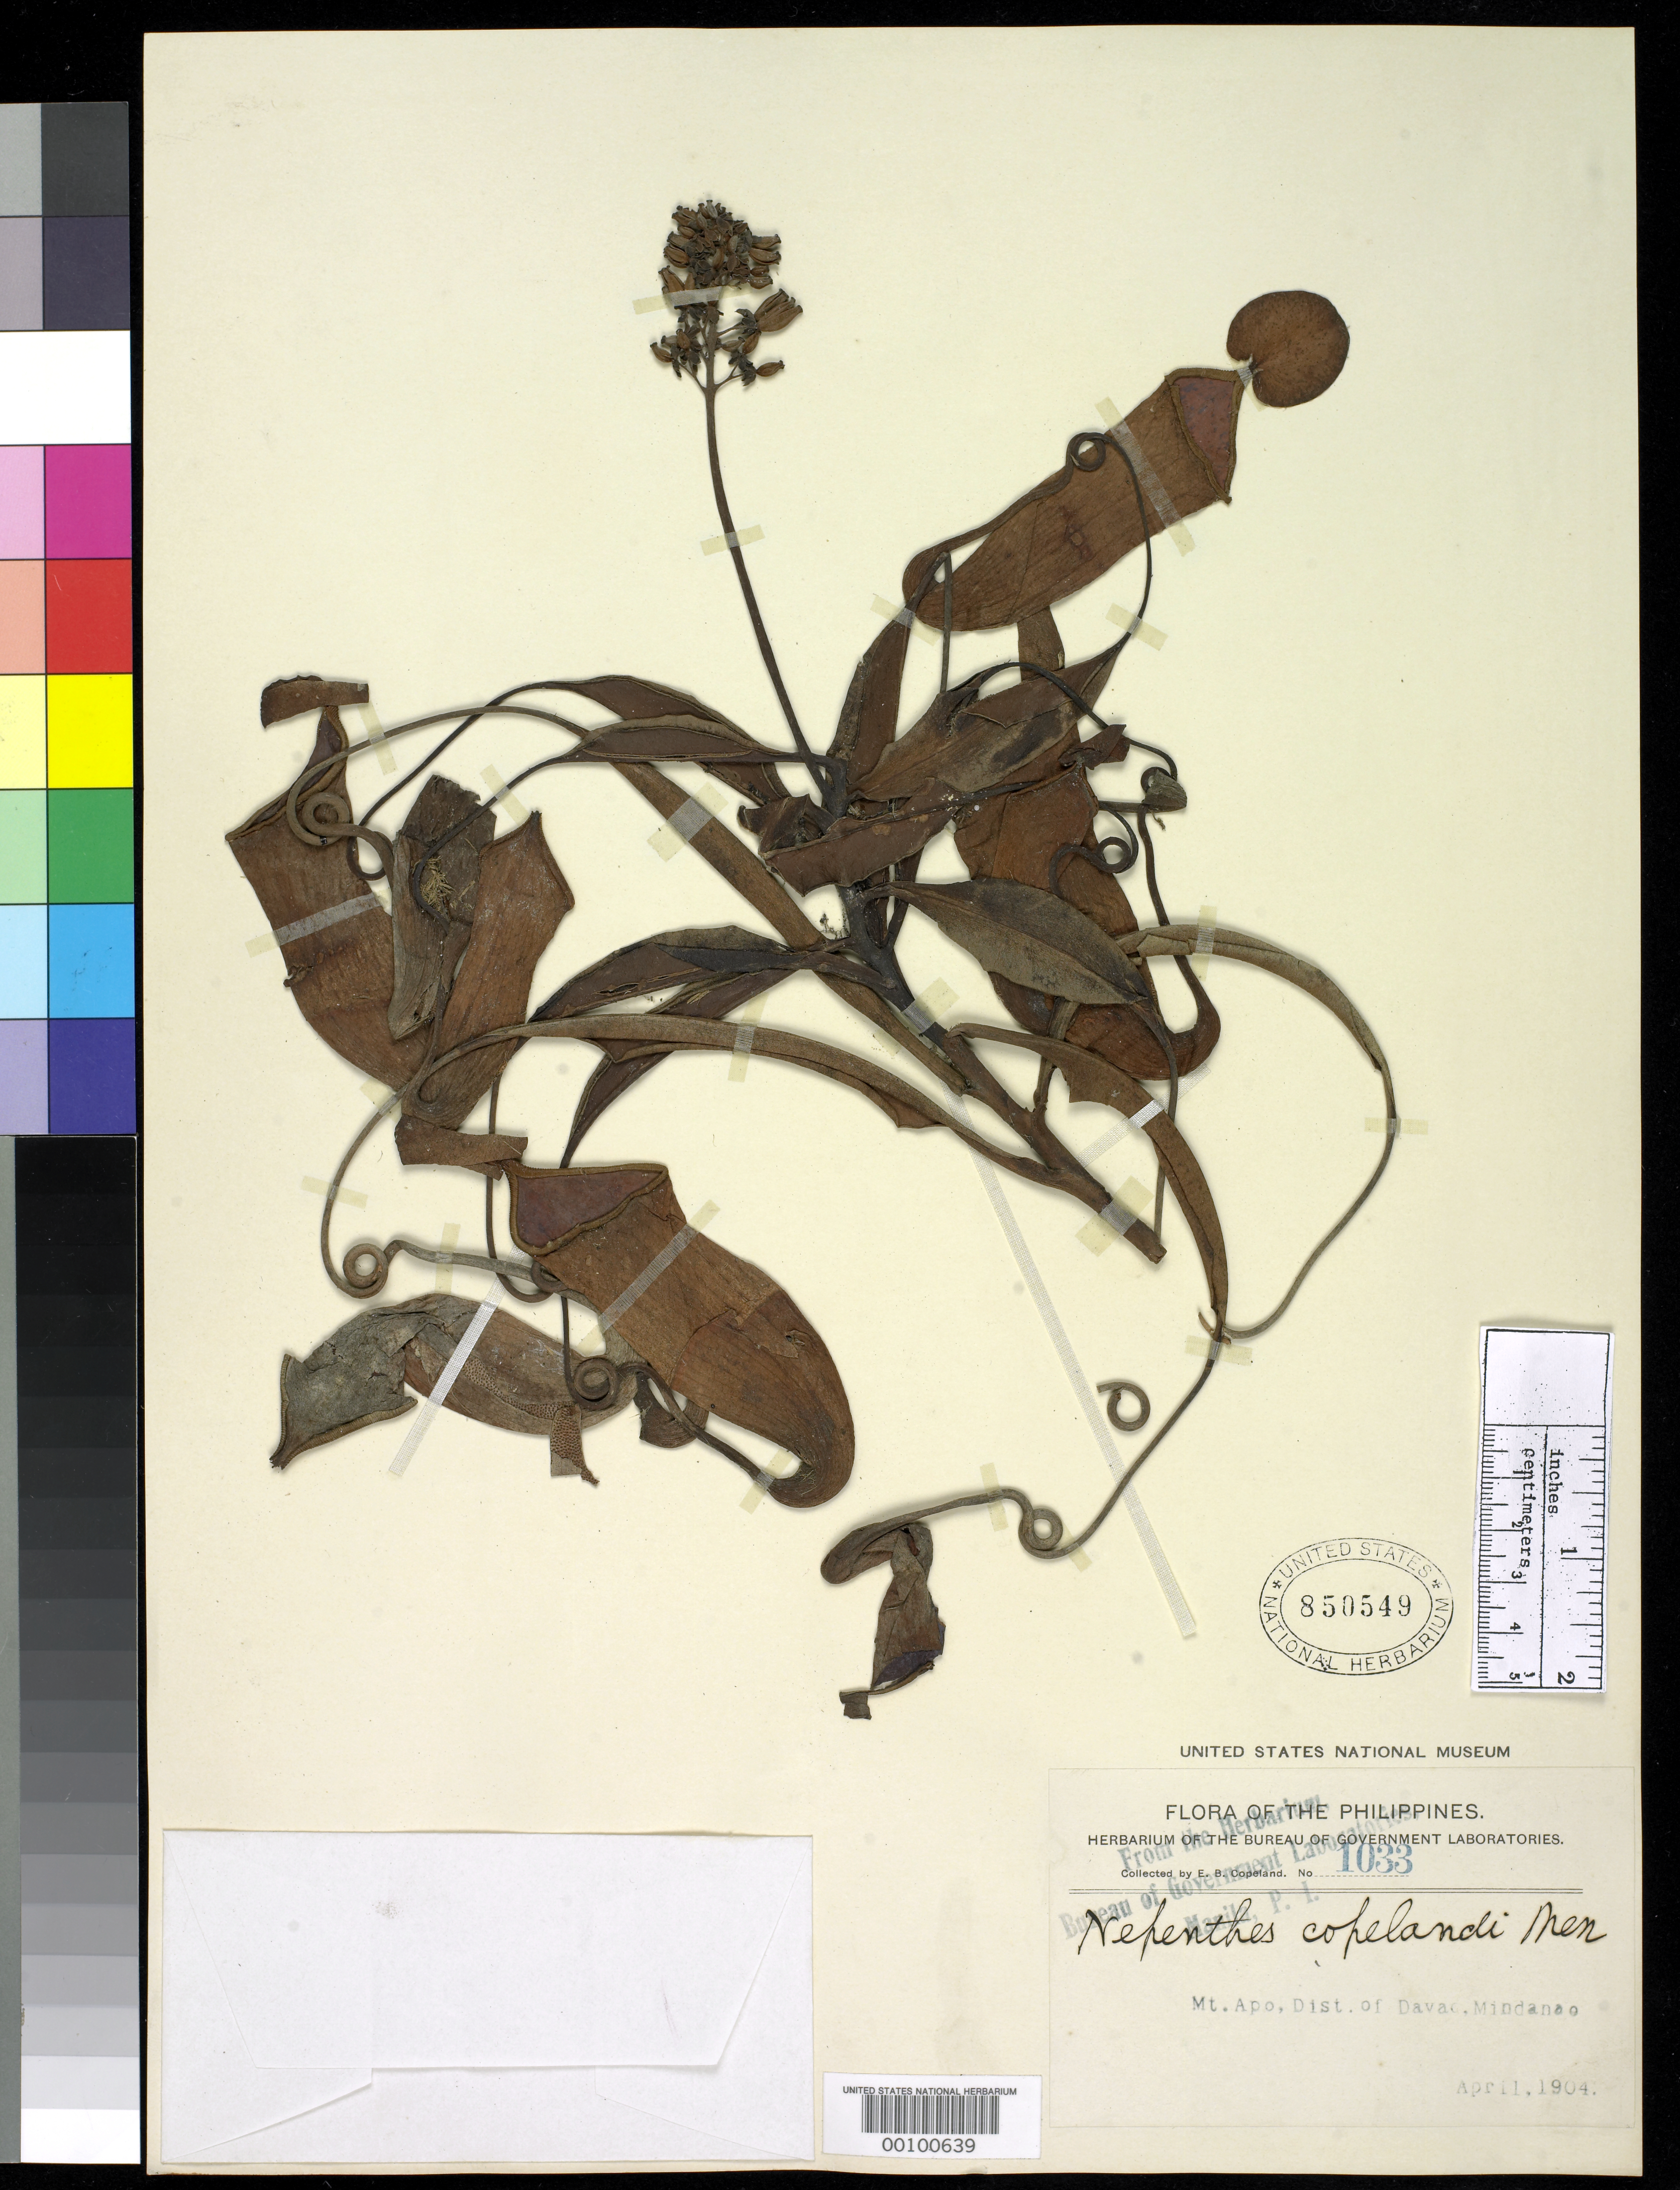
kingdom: Plantae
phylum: Tracheophyta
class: Magnoliopsida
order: Caryophyllales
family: Nepenthaceae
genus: Nepenthes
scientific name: Nepenthes copelandii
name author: Merr. ex Macfarl. in Engl.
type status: Isotype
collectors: E. B. Copeland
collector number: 1033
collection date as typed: Apr 1904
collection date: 1904-04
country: Philippines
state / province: Davao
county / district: Davao del Sur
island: Mindanao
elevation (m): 1600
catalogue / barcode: US 850549